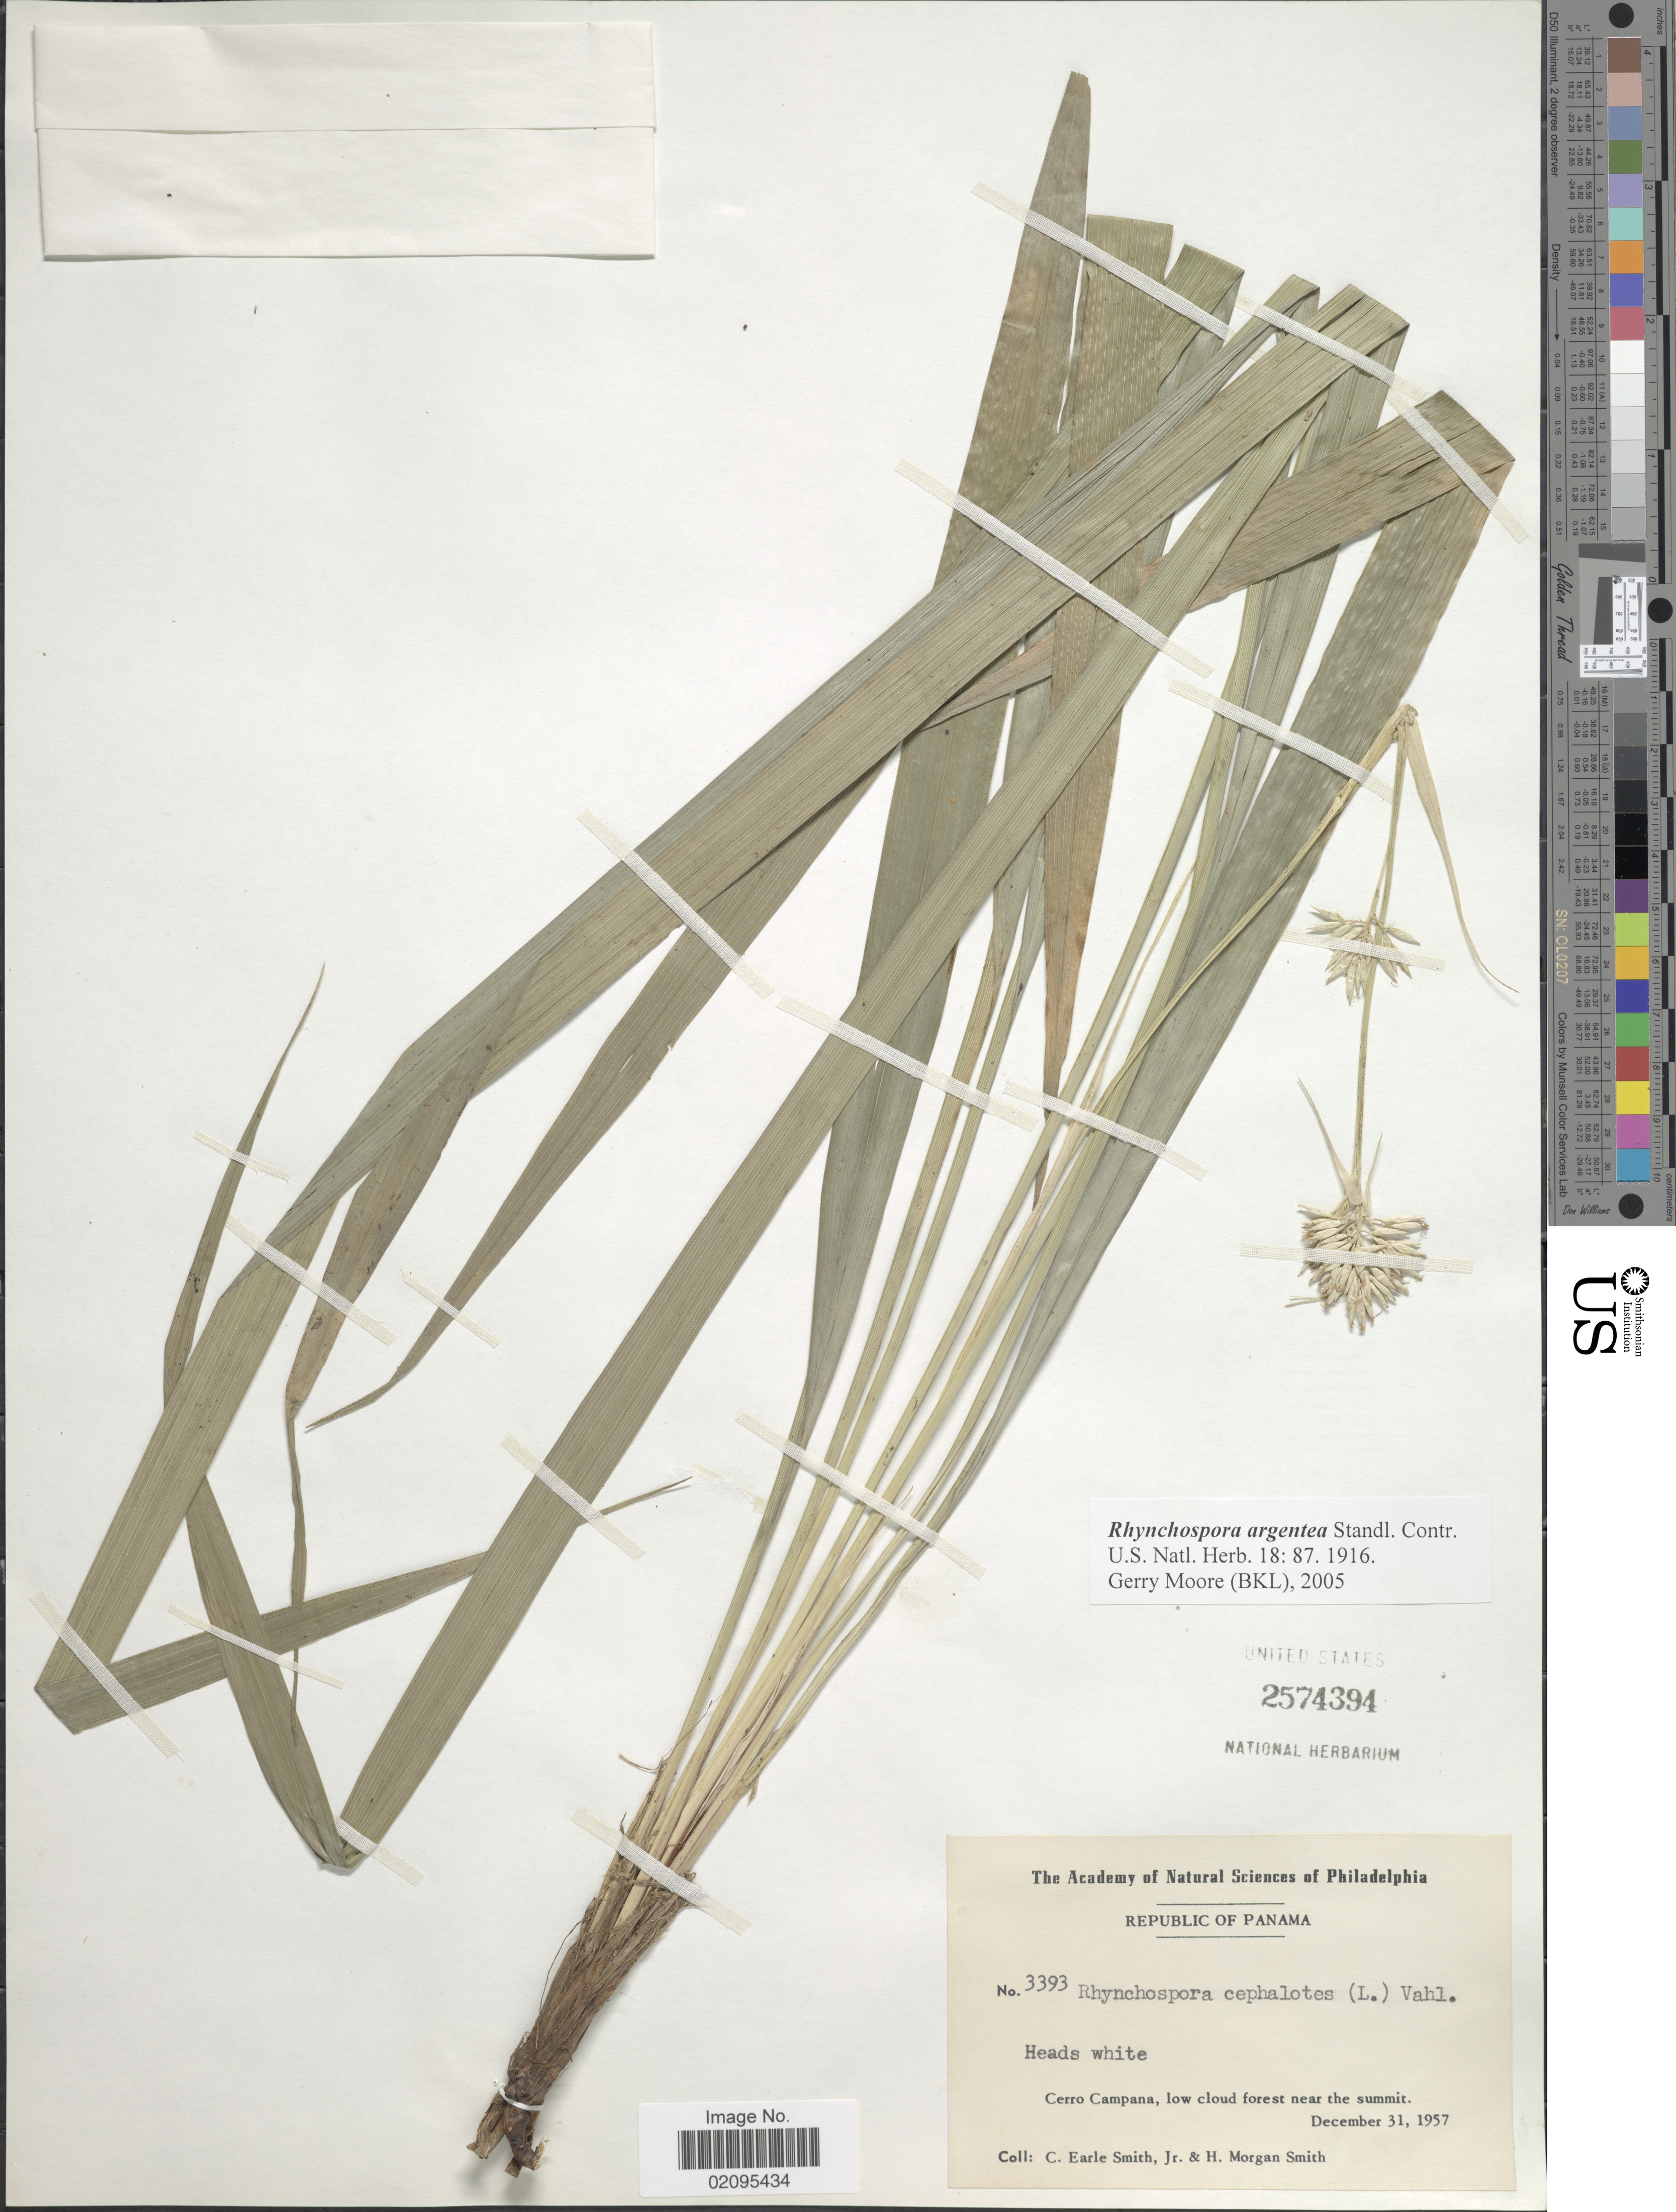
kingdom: Plantae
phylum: Tracheophyta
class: Liliopsida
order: Poales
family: Cyperaceae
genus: Rhynchospora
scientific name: Rhynchospora argentea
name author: Standl.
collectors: C. E. Smith Jr. & H. M. Smith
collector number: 3393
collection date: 1957-12-31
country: Panama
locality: Cerro Campana, low cloud forest near the summit.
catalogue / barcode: US 2574394